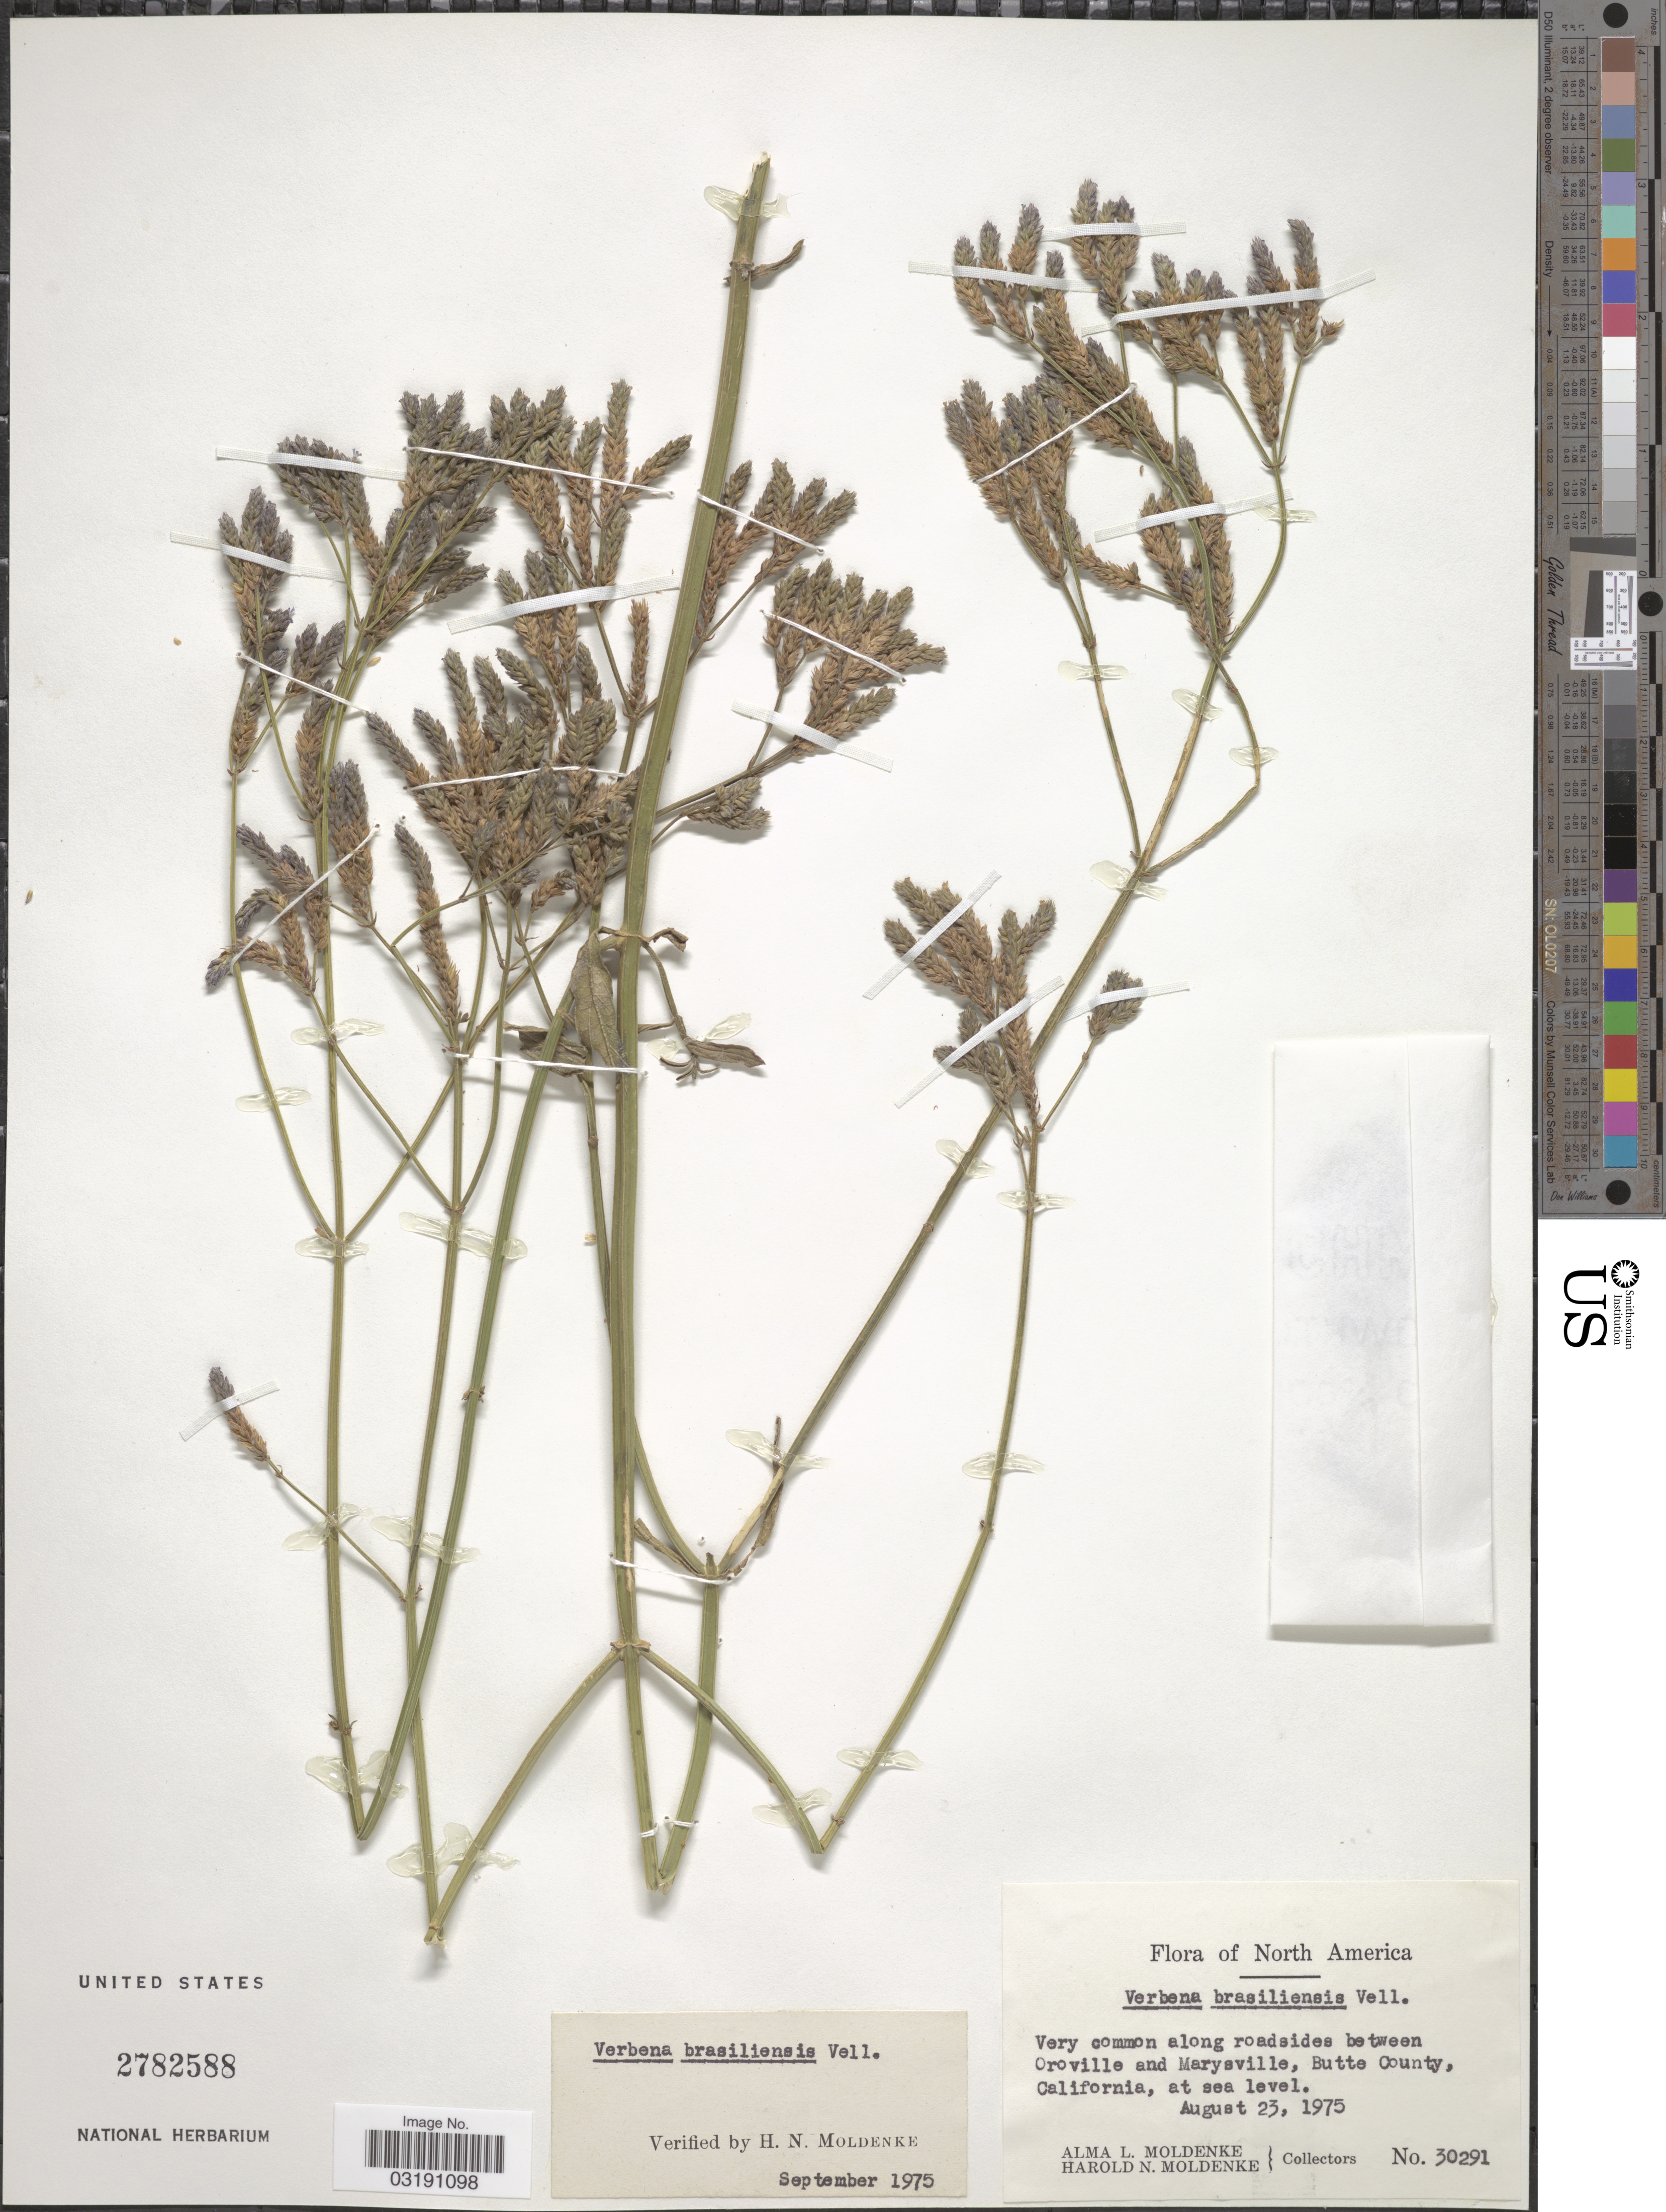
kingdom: Plantae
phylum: Tracheophyta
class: Magnoliopsida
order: Lamiales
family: Verbenaceae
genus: Verbena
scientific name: Verbena brasiliensis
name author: Vell.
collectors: A. L. Moldenke & H. N. Moldenke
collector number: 30291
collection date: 1975-08-23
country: United States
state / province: California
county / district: Butte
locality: Along roadsides between Oroville and Marysville, Butte County.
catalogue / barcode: US 2782588